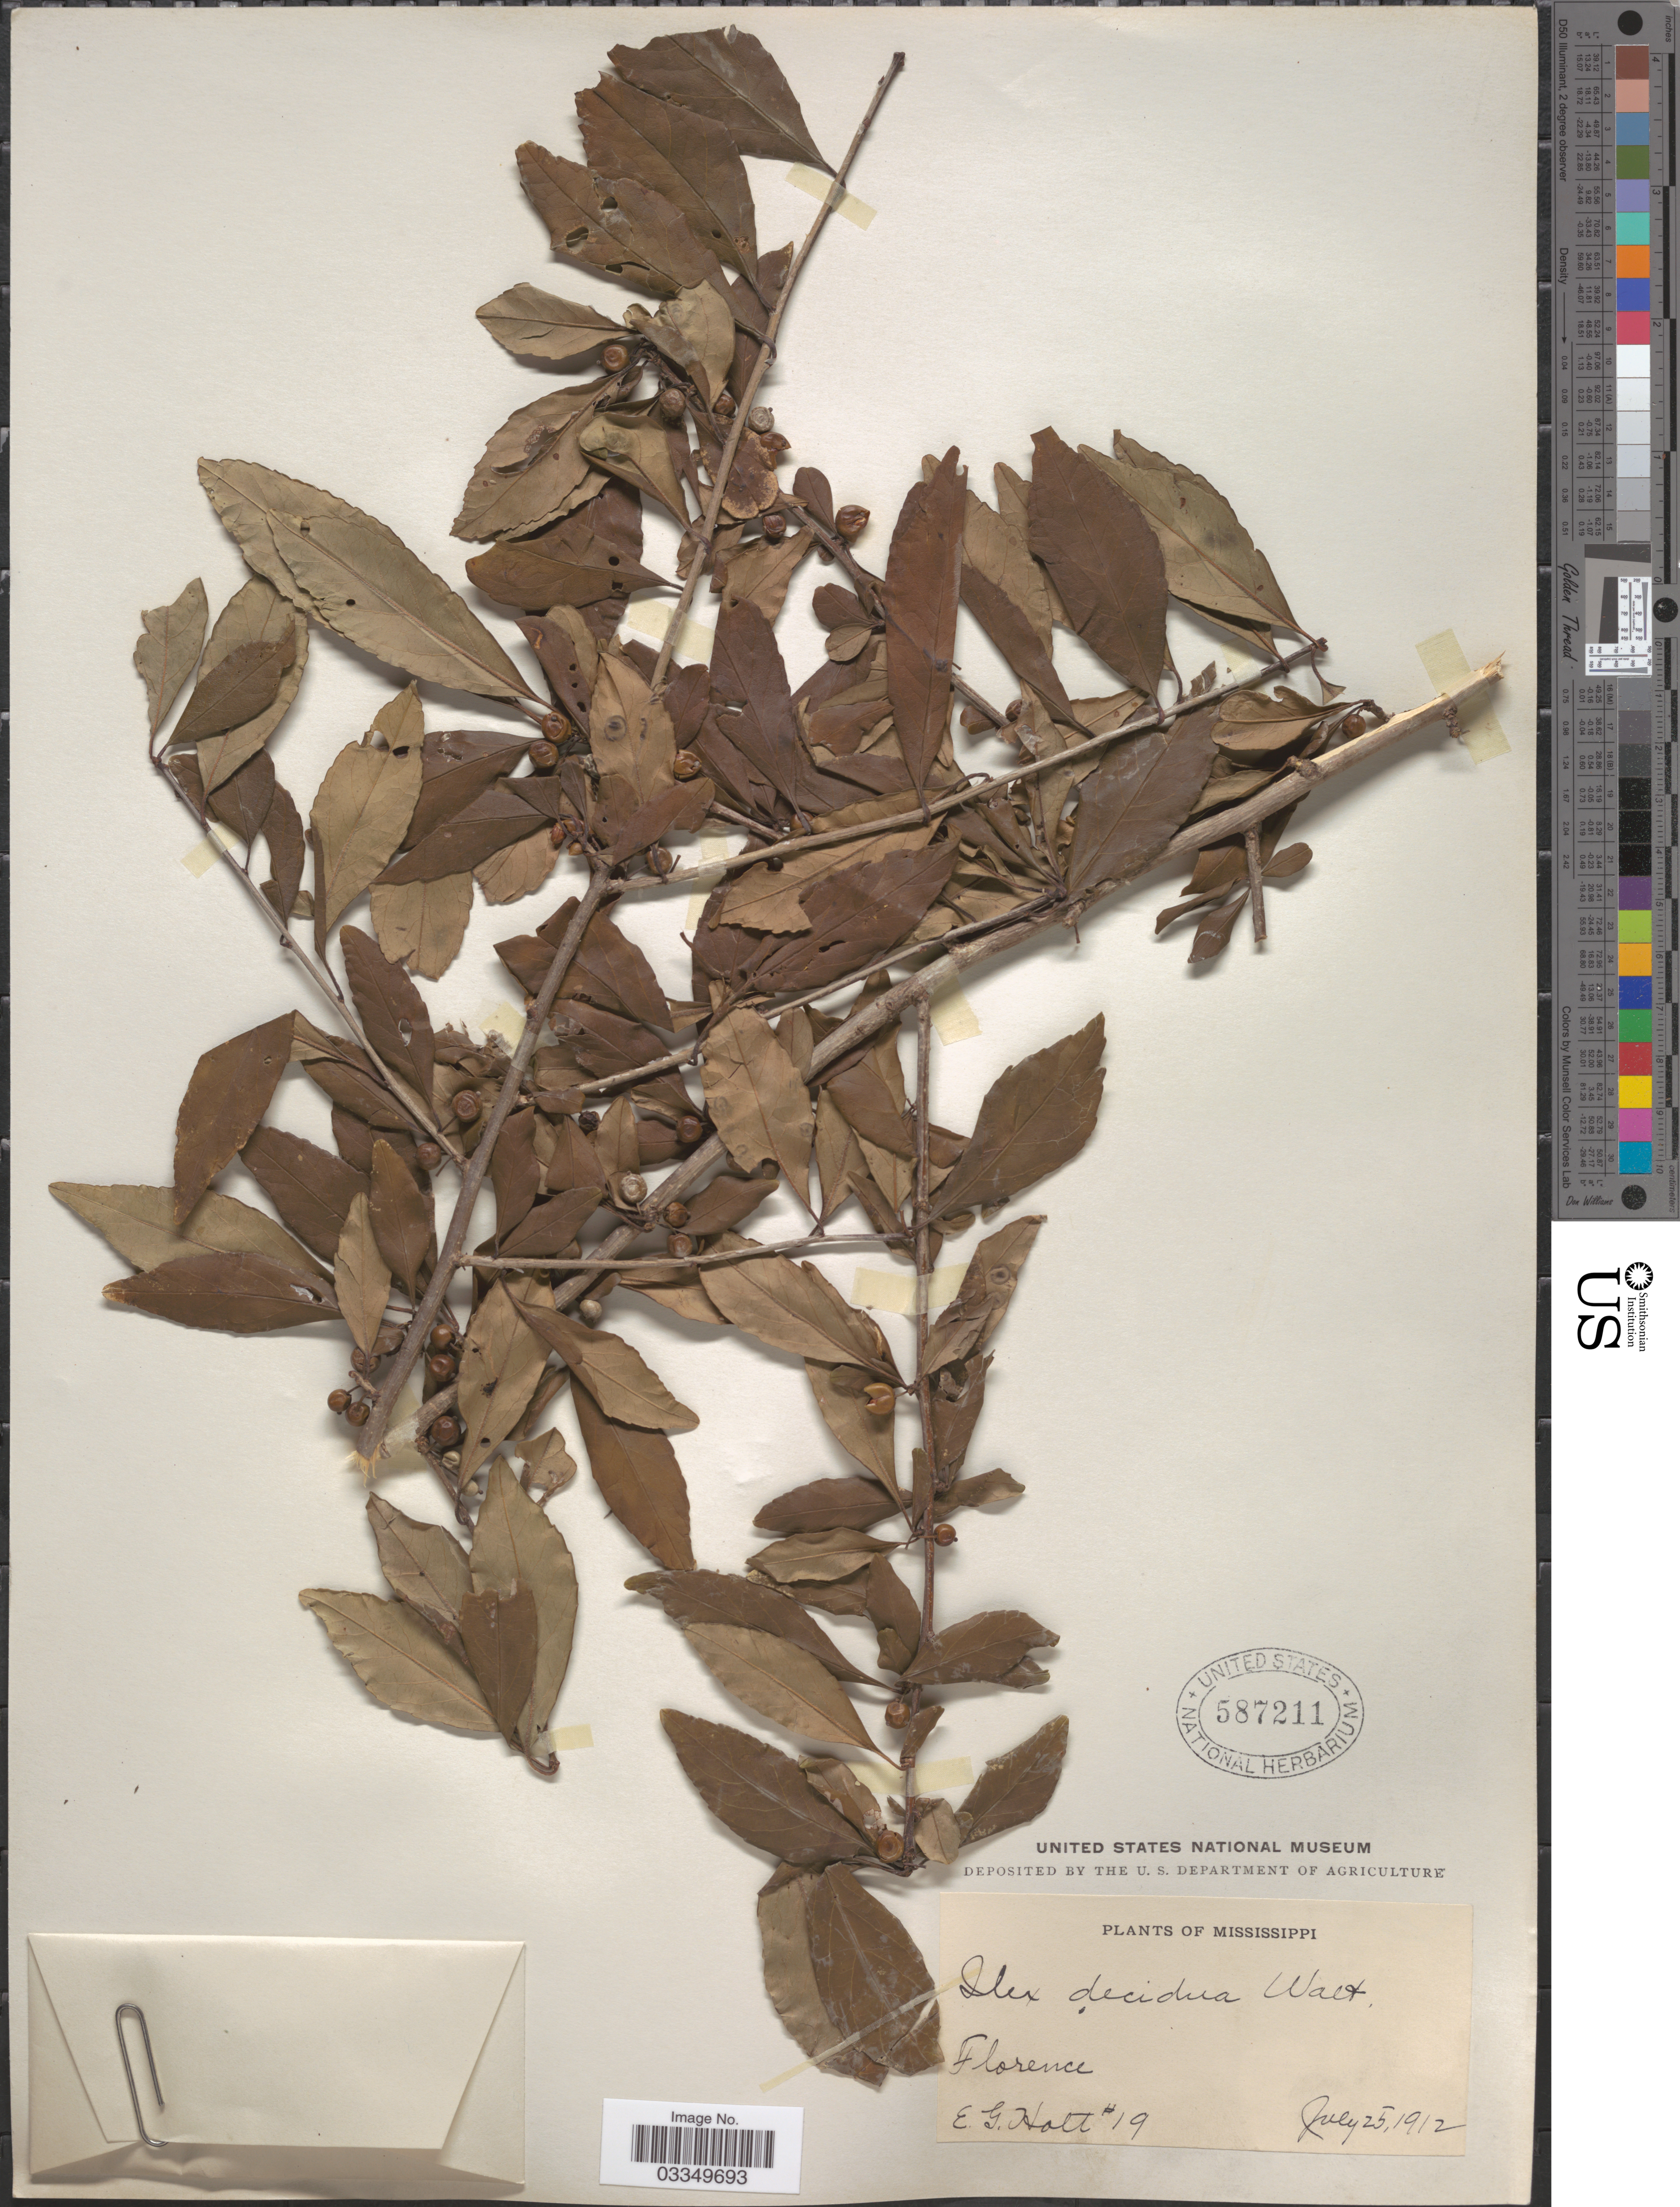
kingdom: Plantae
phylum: Tracheophyta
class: Magnoliopsida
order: Aquifoliales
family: Aquifoliaceae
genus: Ilex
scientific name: Ilex decidua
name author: Walter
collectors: E. G. Holt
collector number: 19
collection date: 1912-07-25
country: United States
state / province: Mississippi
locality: Florence.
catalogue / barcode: US 587211